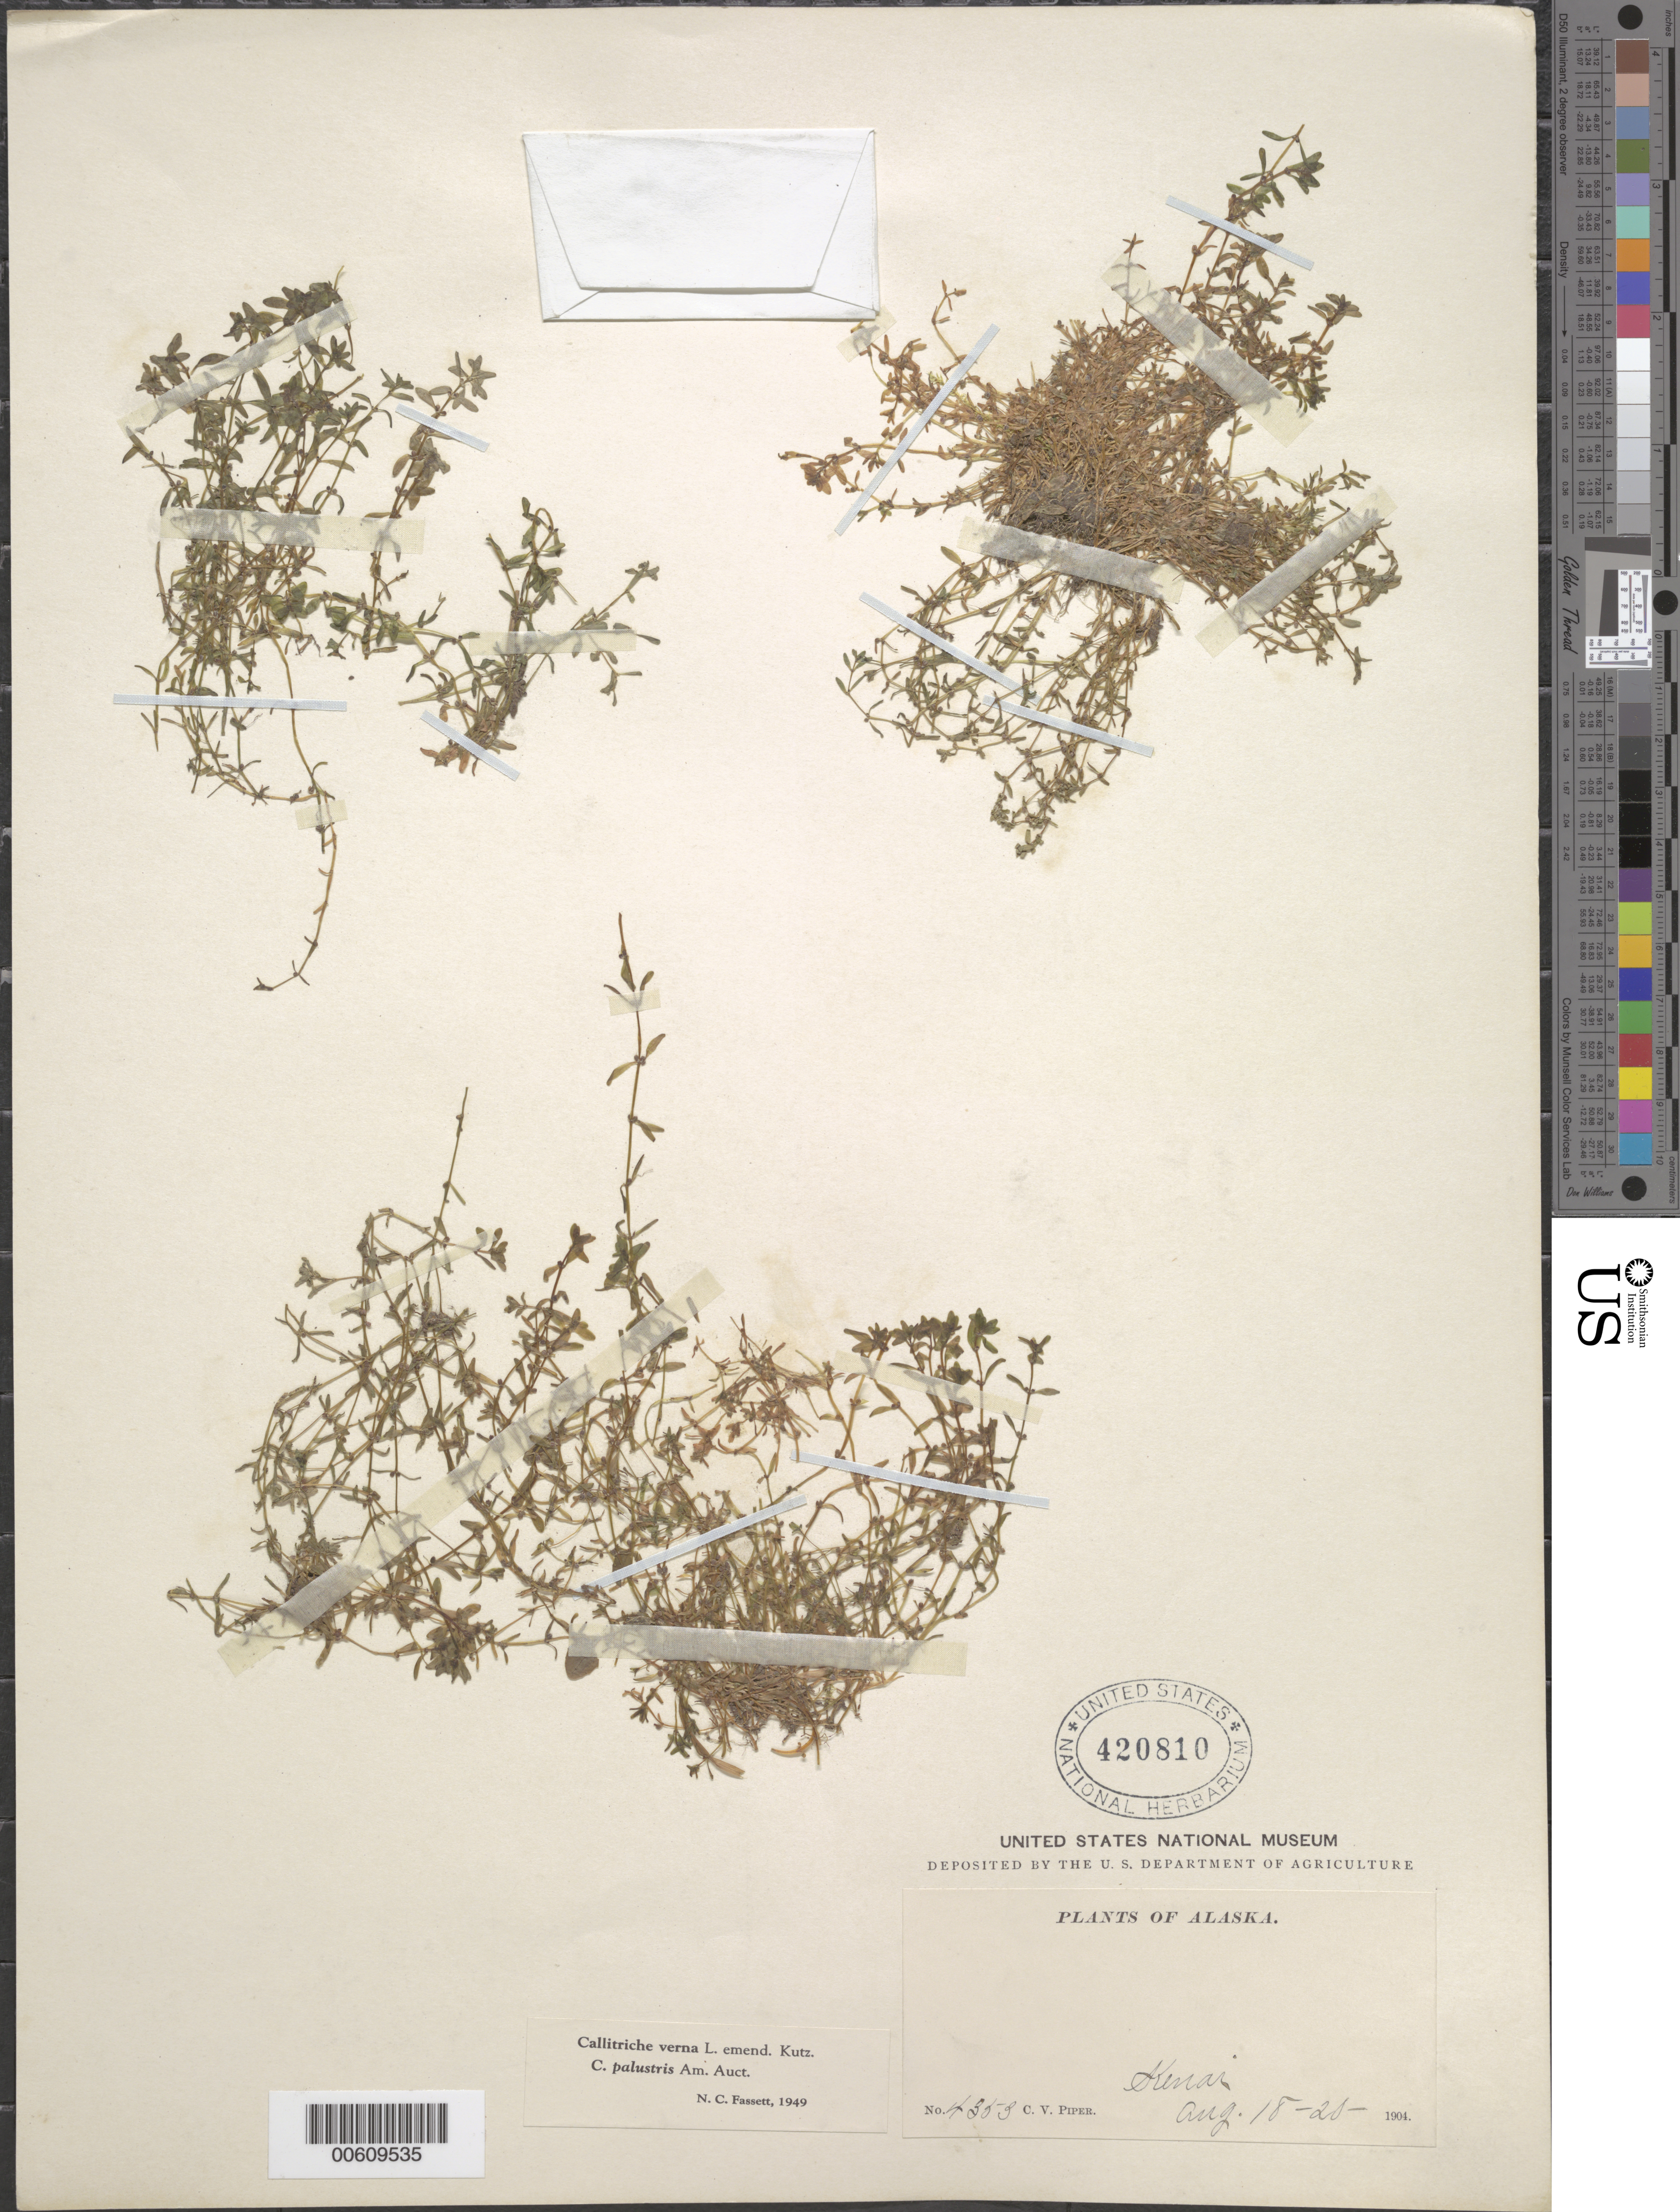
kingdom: Plantae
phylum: Tracheophyta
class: Magnoliopsida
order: Lamiales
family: Plantaginaceae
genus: Callitriche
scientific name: Callitriche verna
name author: L.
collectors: C. V. Piper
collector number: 4353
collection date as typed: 18 Aug 1904 to 20 Aug 1904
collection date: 1904-08-18/1904-08-20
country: United States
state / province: Alaska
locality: Kenai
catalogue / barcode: US 420810